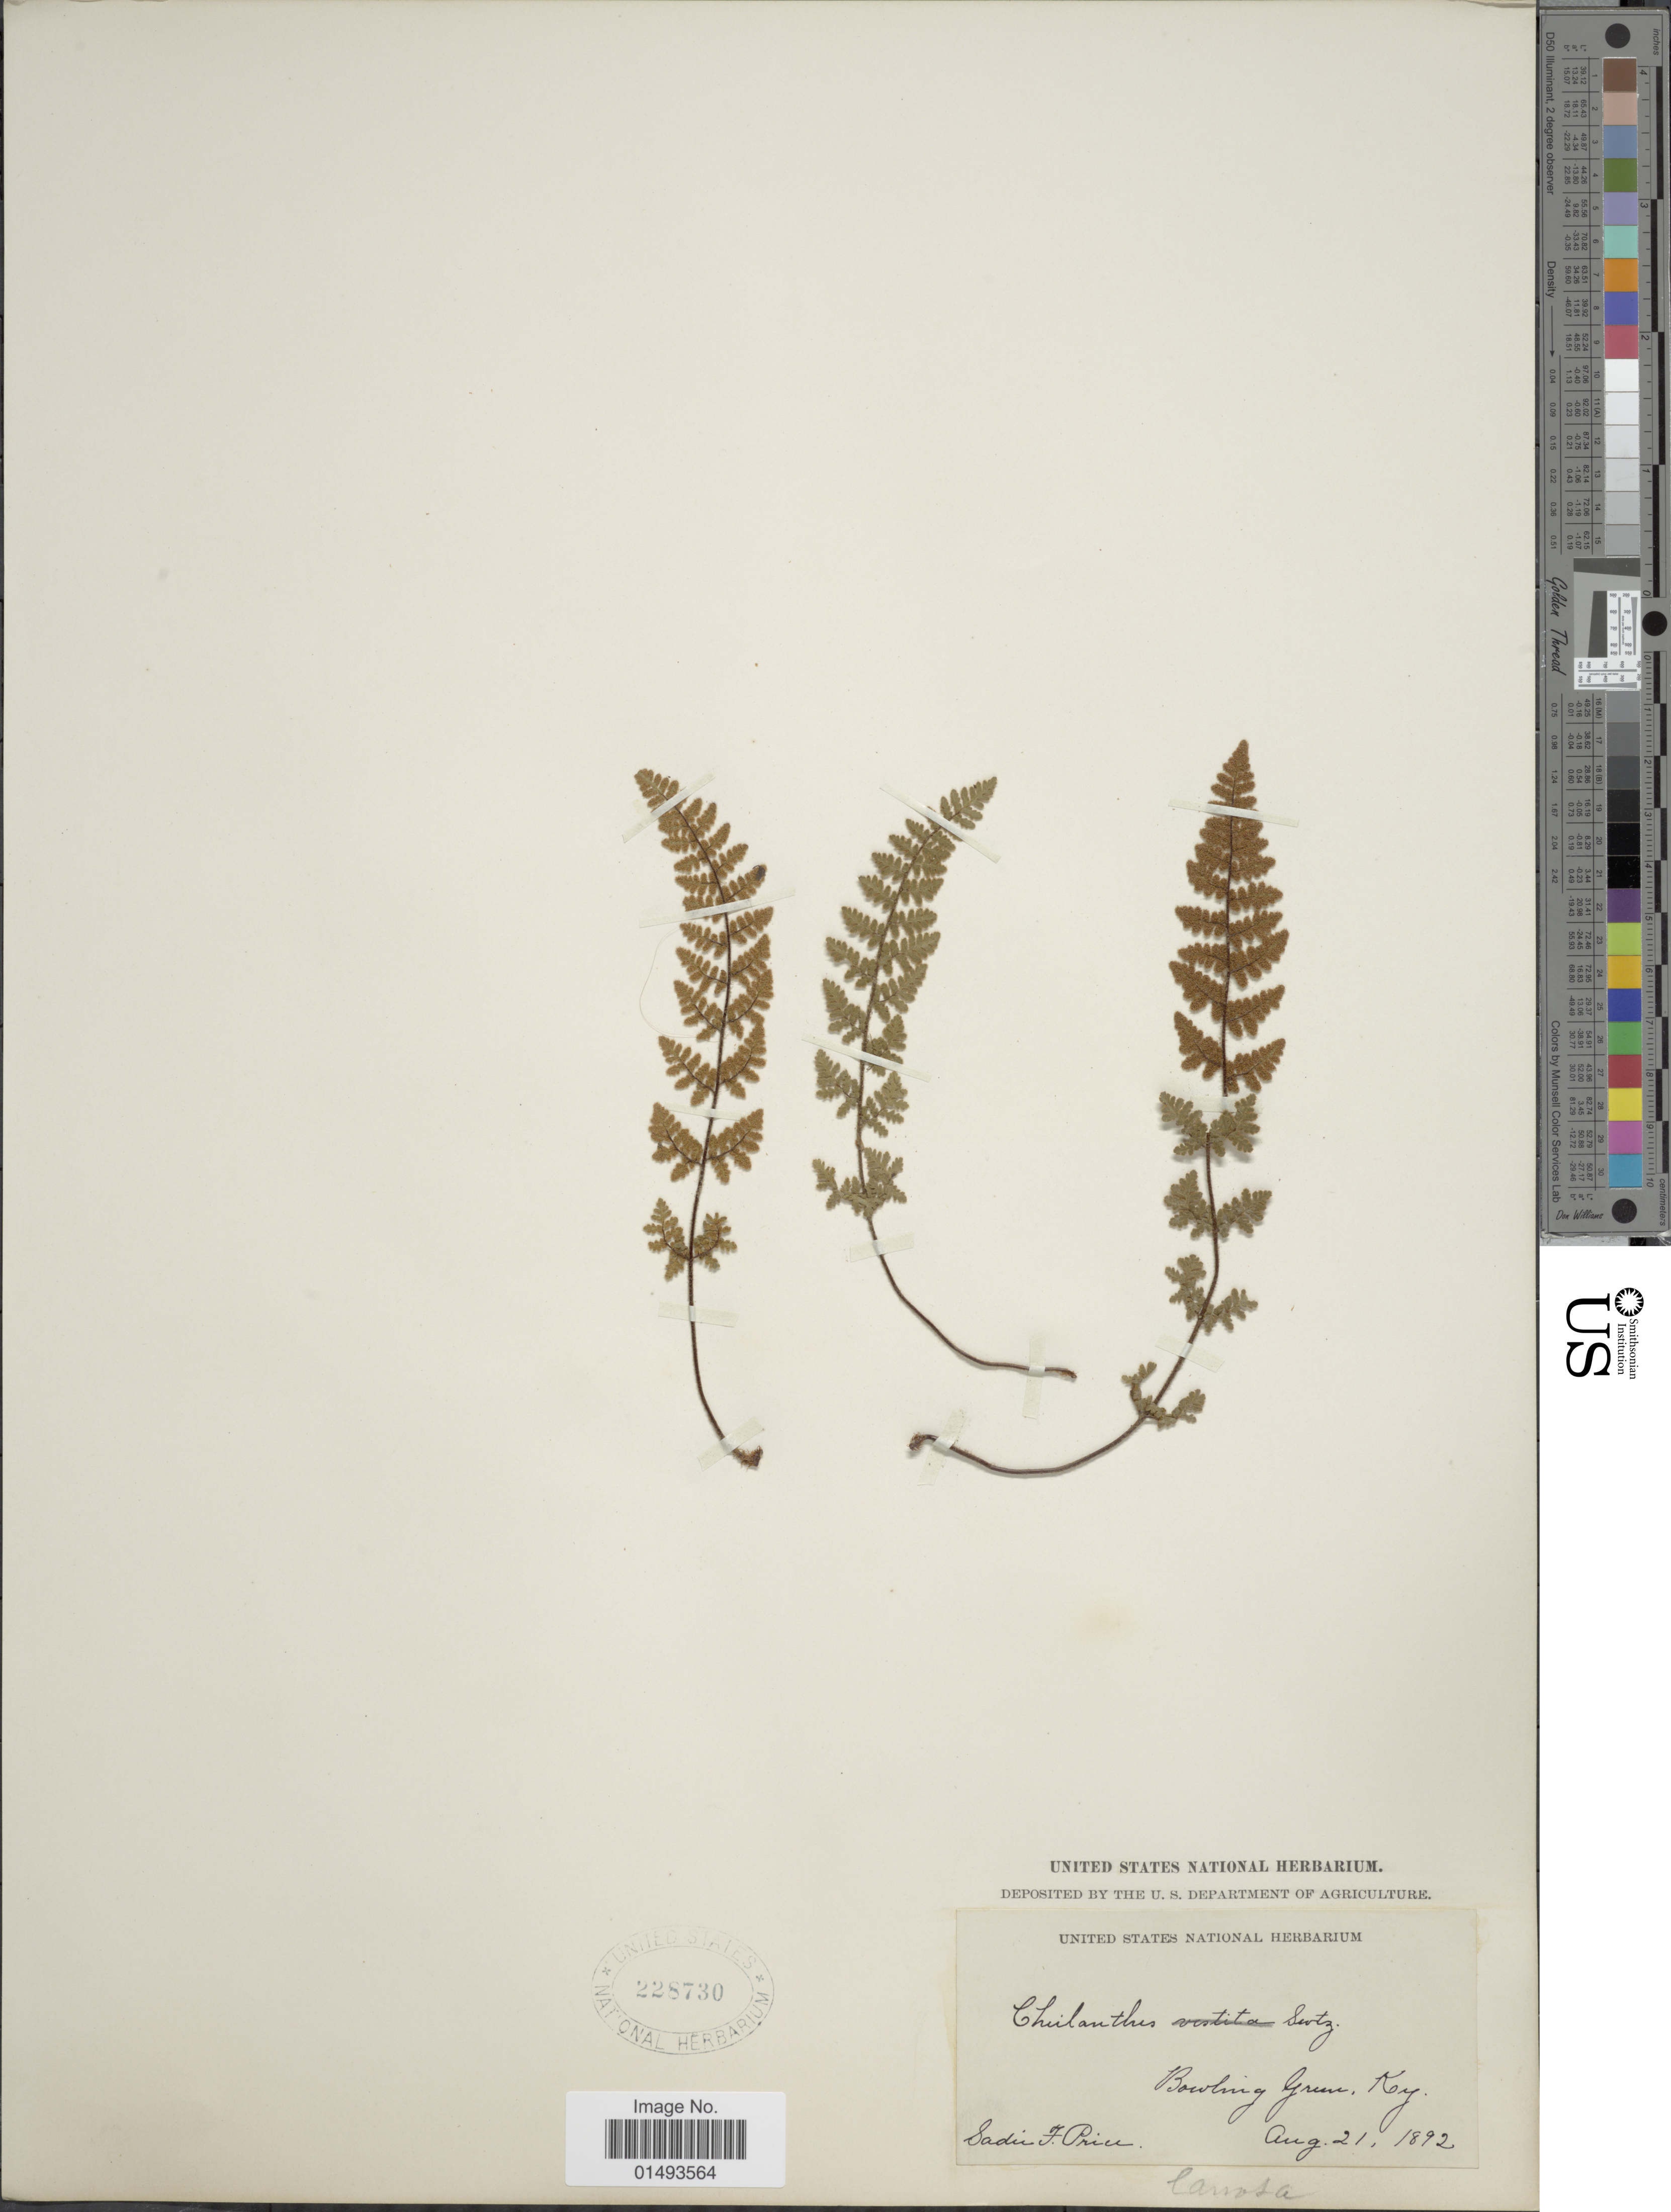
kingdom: Plantae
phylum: Tracheophyta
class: Polypodiopsida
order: Polypodiales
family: Pteridaceae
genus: Myriopteris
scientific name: Myriopteris lanosa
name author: (Michx.) Grusz & Windham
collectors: S. Price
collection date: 1892-08-21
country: United States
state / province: Kentucky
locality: Bowling Grave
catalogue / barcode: US 228730